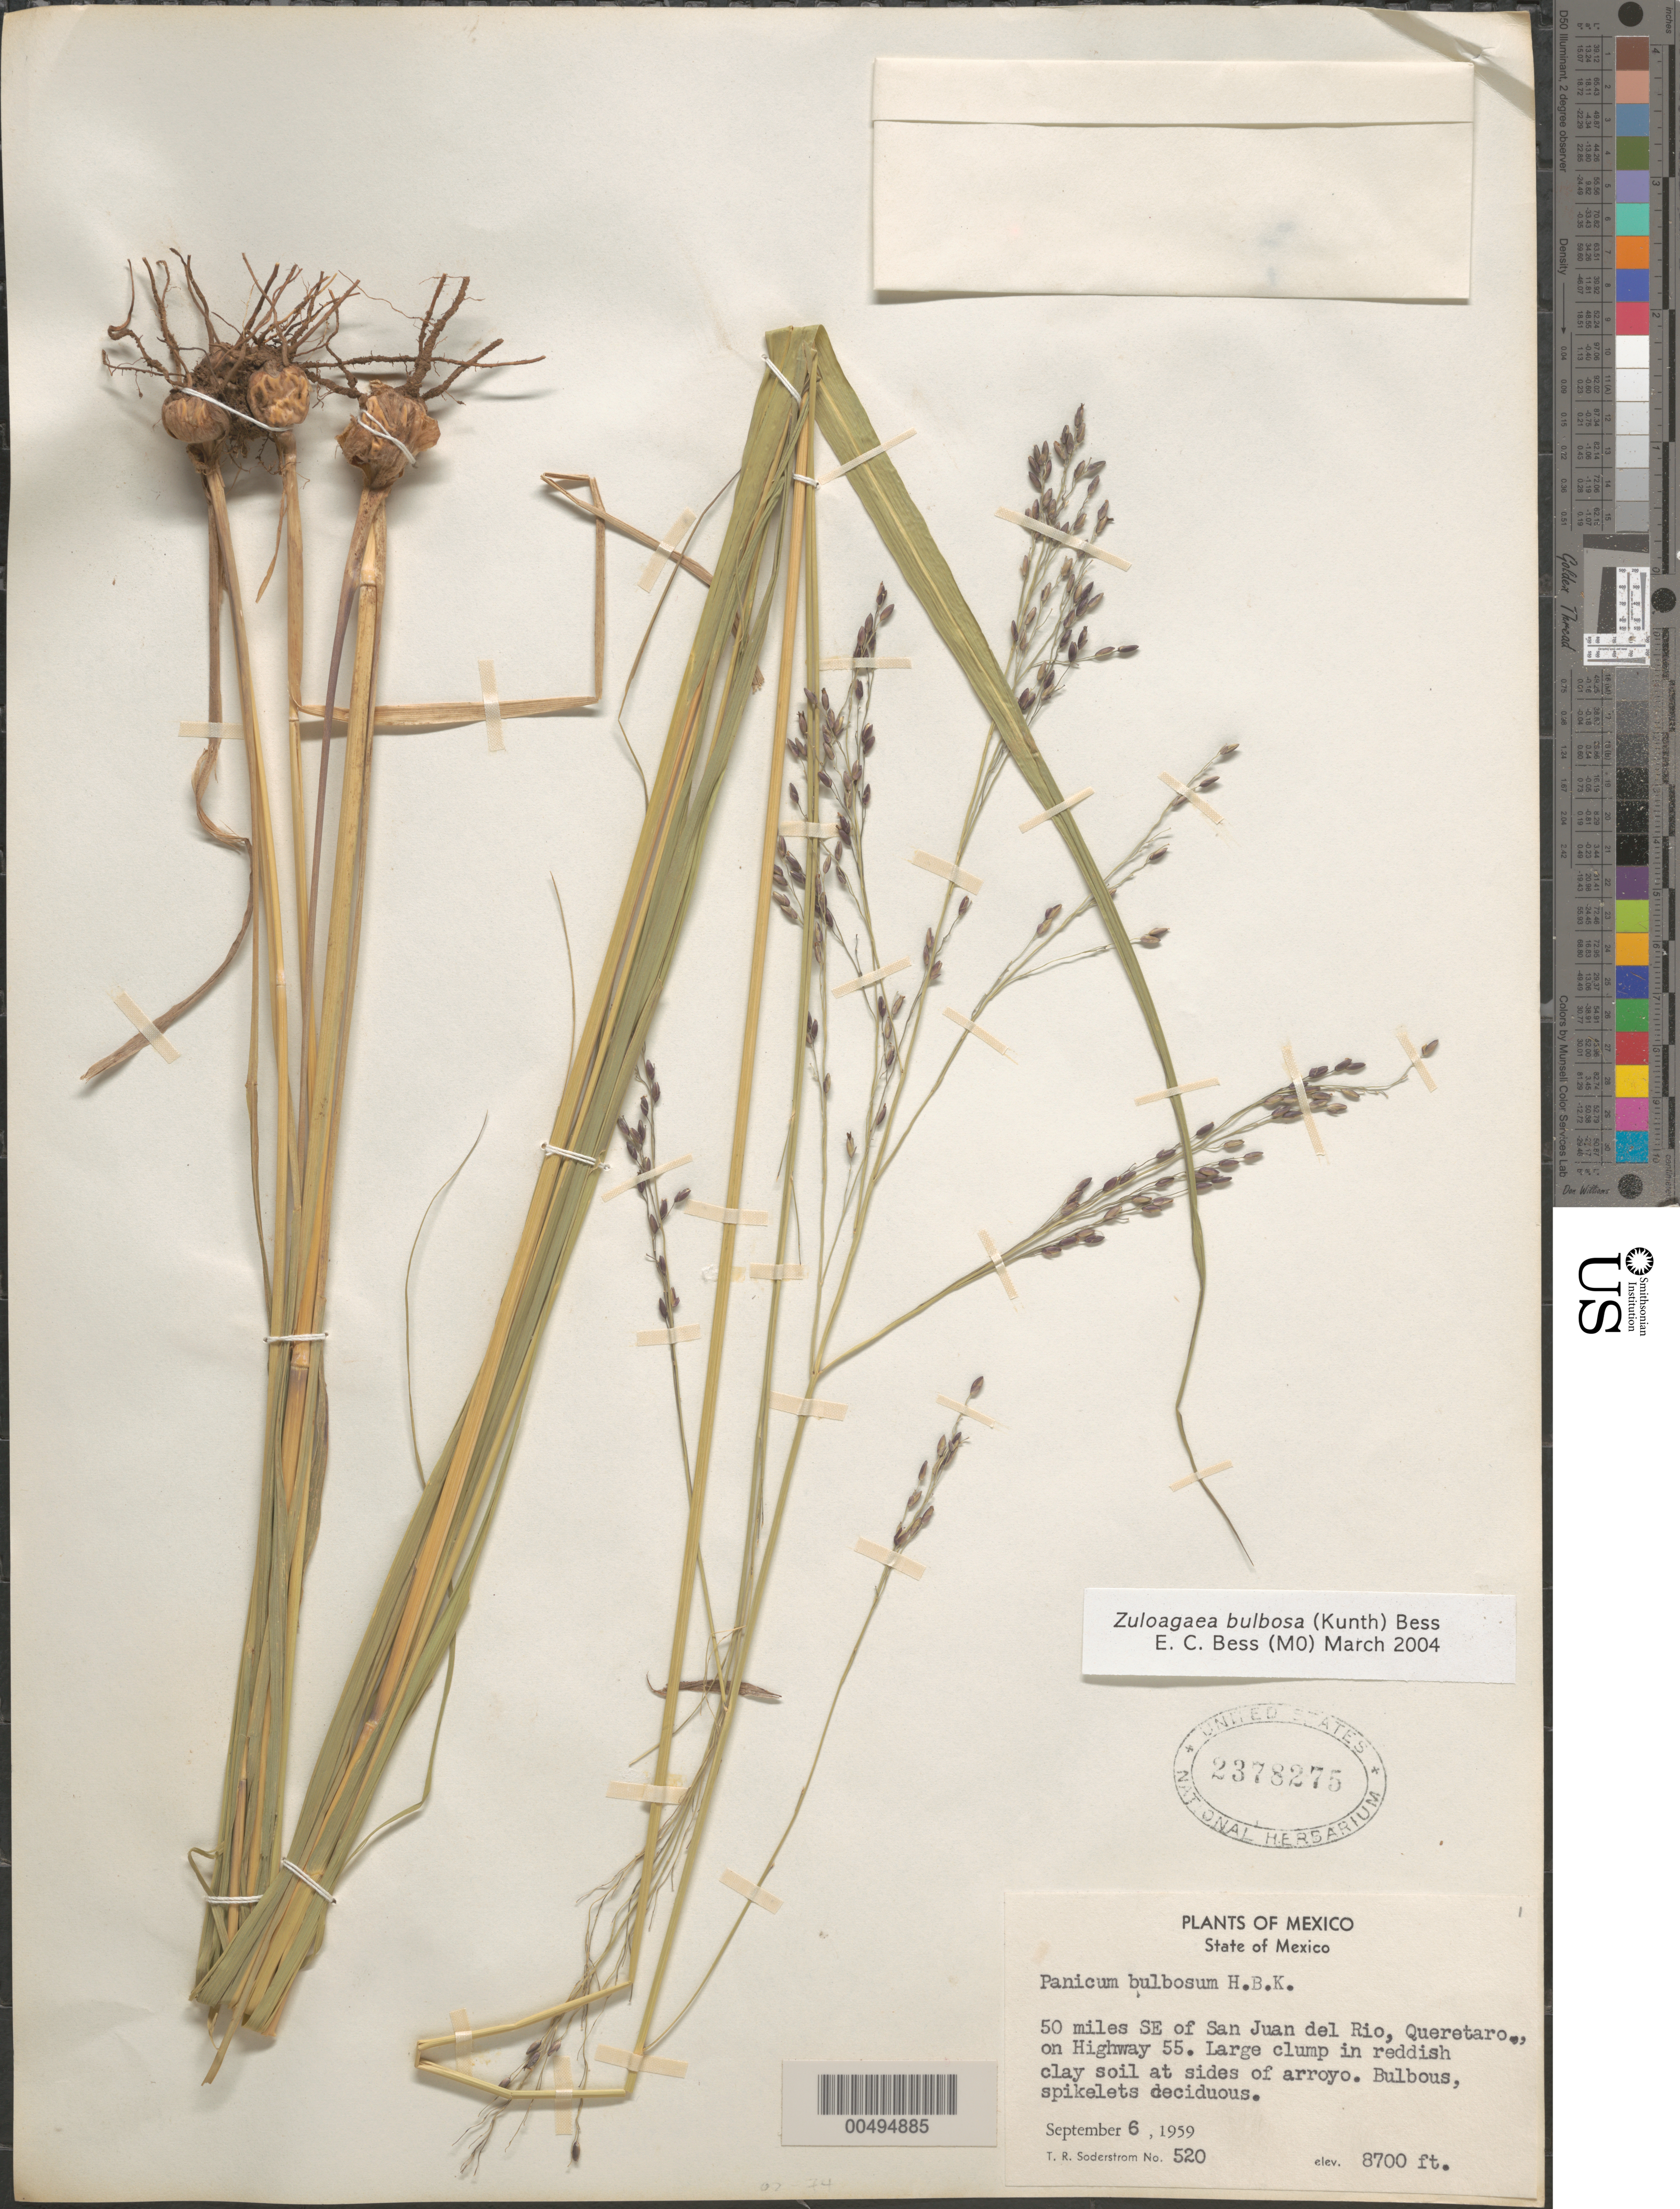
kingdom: Plantae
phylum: Tracheophyta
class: Liliopsida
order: Poales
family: Poaceae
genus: Panicum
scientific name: Panicum bulbosum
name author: Kunth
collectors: T. R. Soderstrom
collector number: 520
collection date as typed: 6 Sep 1959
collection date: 1959-09-06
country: Mexico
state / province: México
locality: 50 mi SE of San Juan del Rio, Queretaro, on Hwy 55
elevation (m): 2652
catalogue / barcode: US 2378275